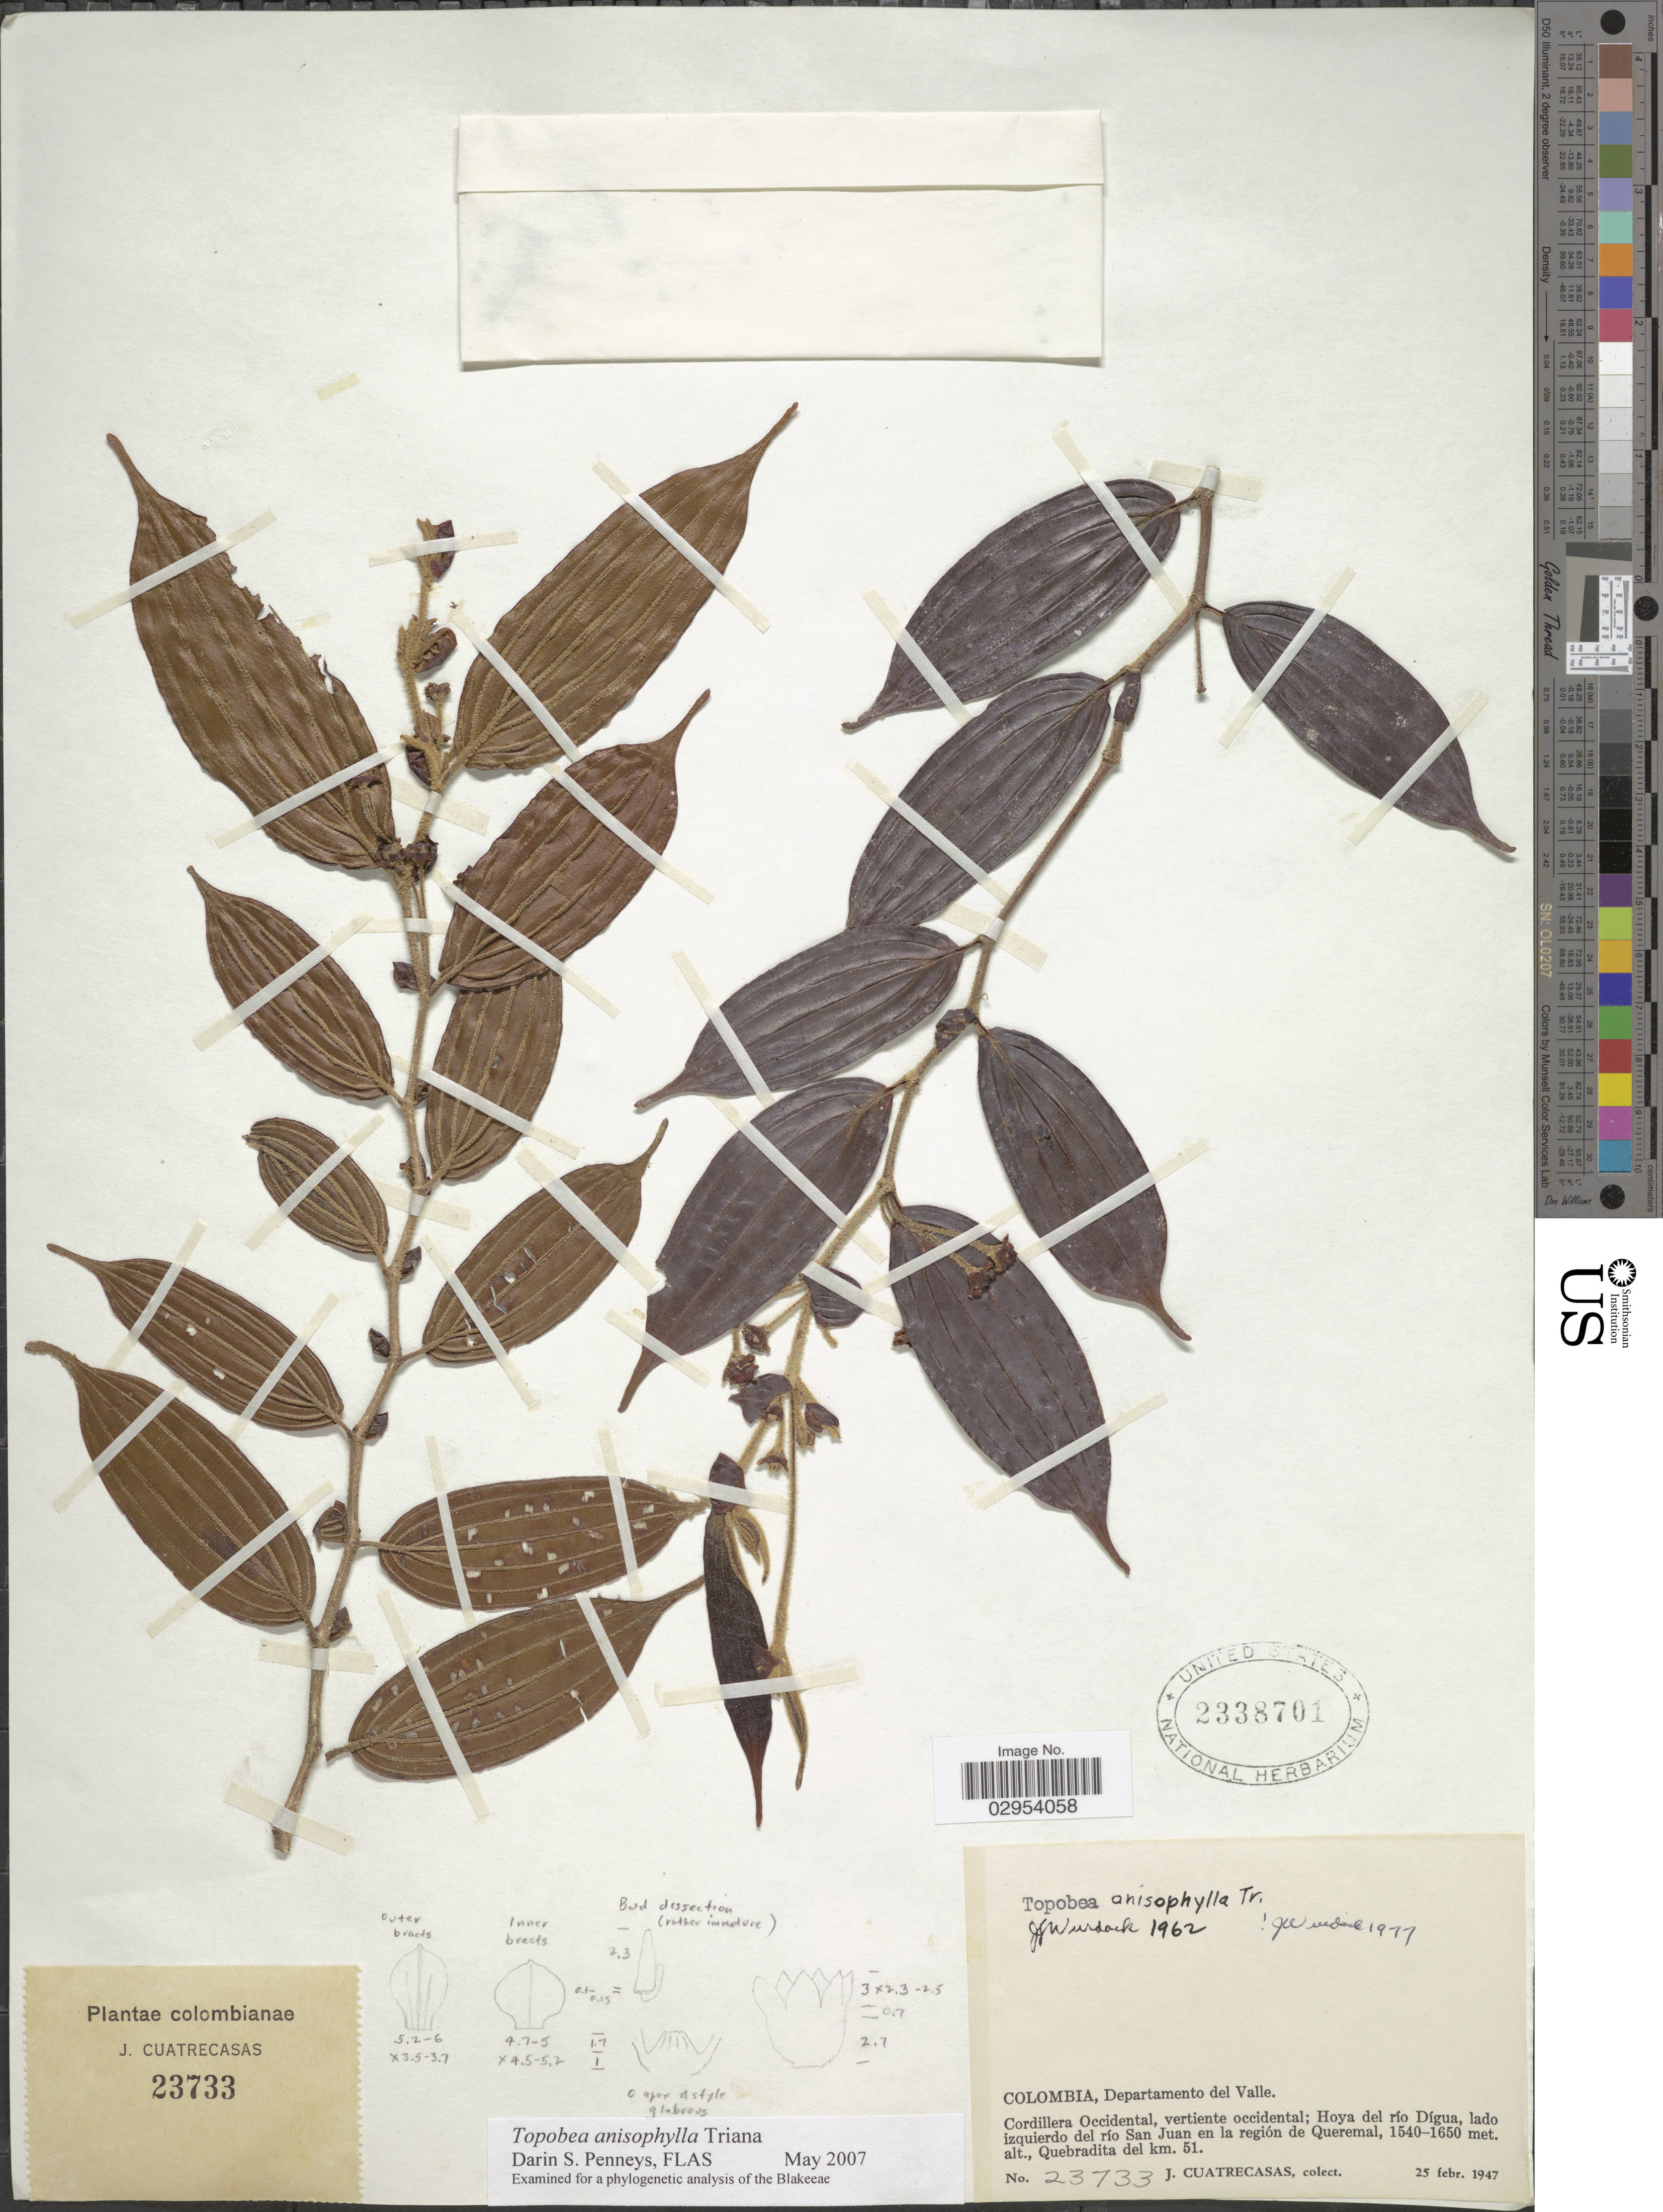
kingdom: Plantae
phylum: Tracheophyta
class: Magnoliopsida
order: Myrtales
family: Melastomataceae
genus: Topobea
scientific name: Topobea anisophylla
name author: Triana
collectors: J. Cuatrecasas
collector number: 23733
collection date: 1947-02-25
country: Colombia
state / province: Valle del Cauca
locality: Departamento del Valle. Cordillera Occidental, vertiente occidental; Hoya del río Dígua, lado izquierdo del río San Juan en la región de Queremal, Quebradita del km. 51.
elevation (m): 1540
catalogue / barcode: US 2338701